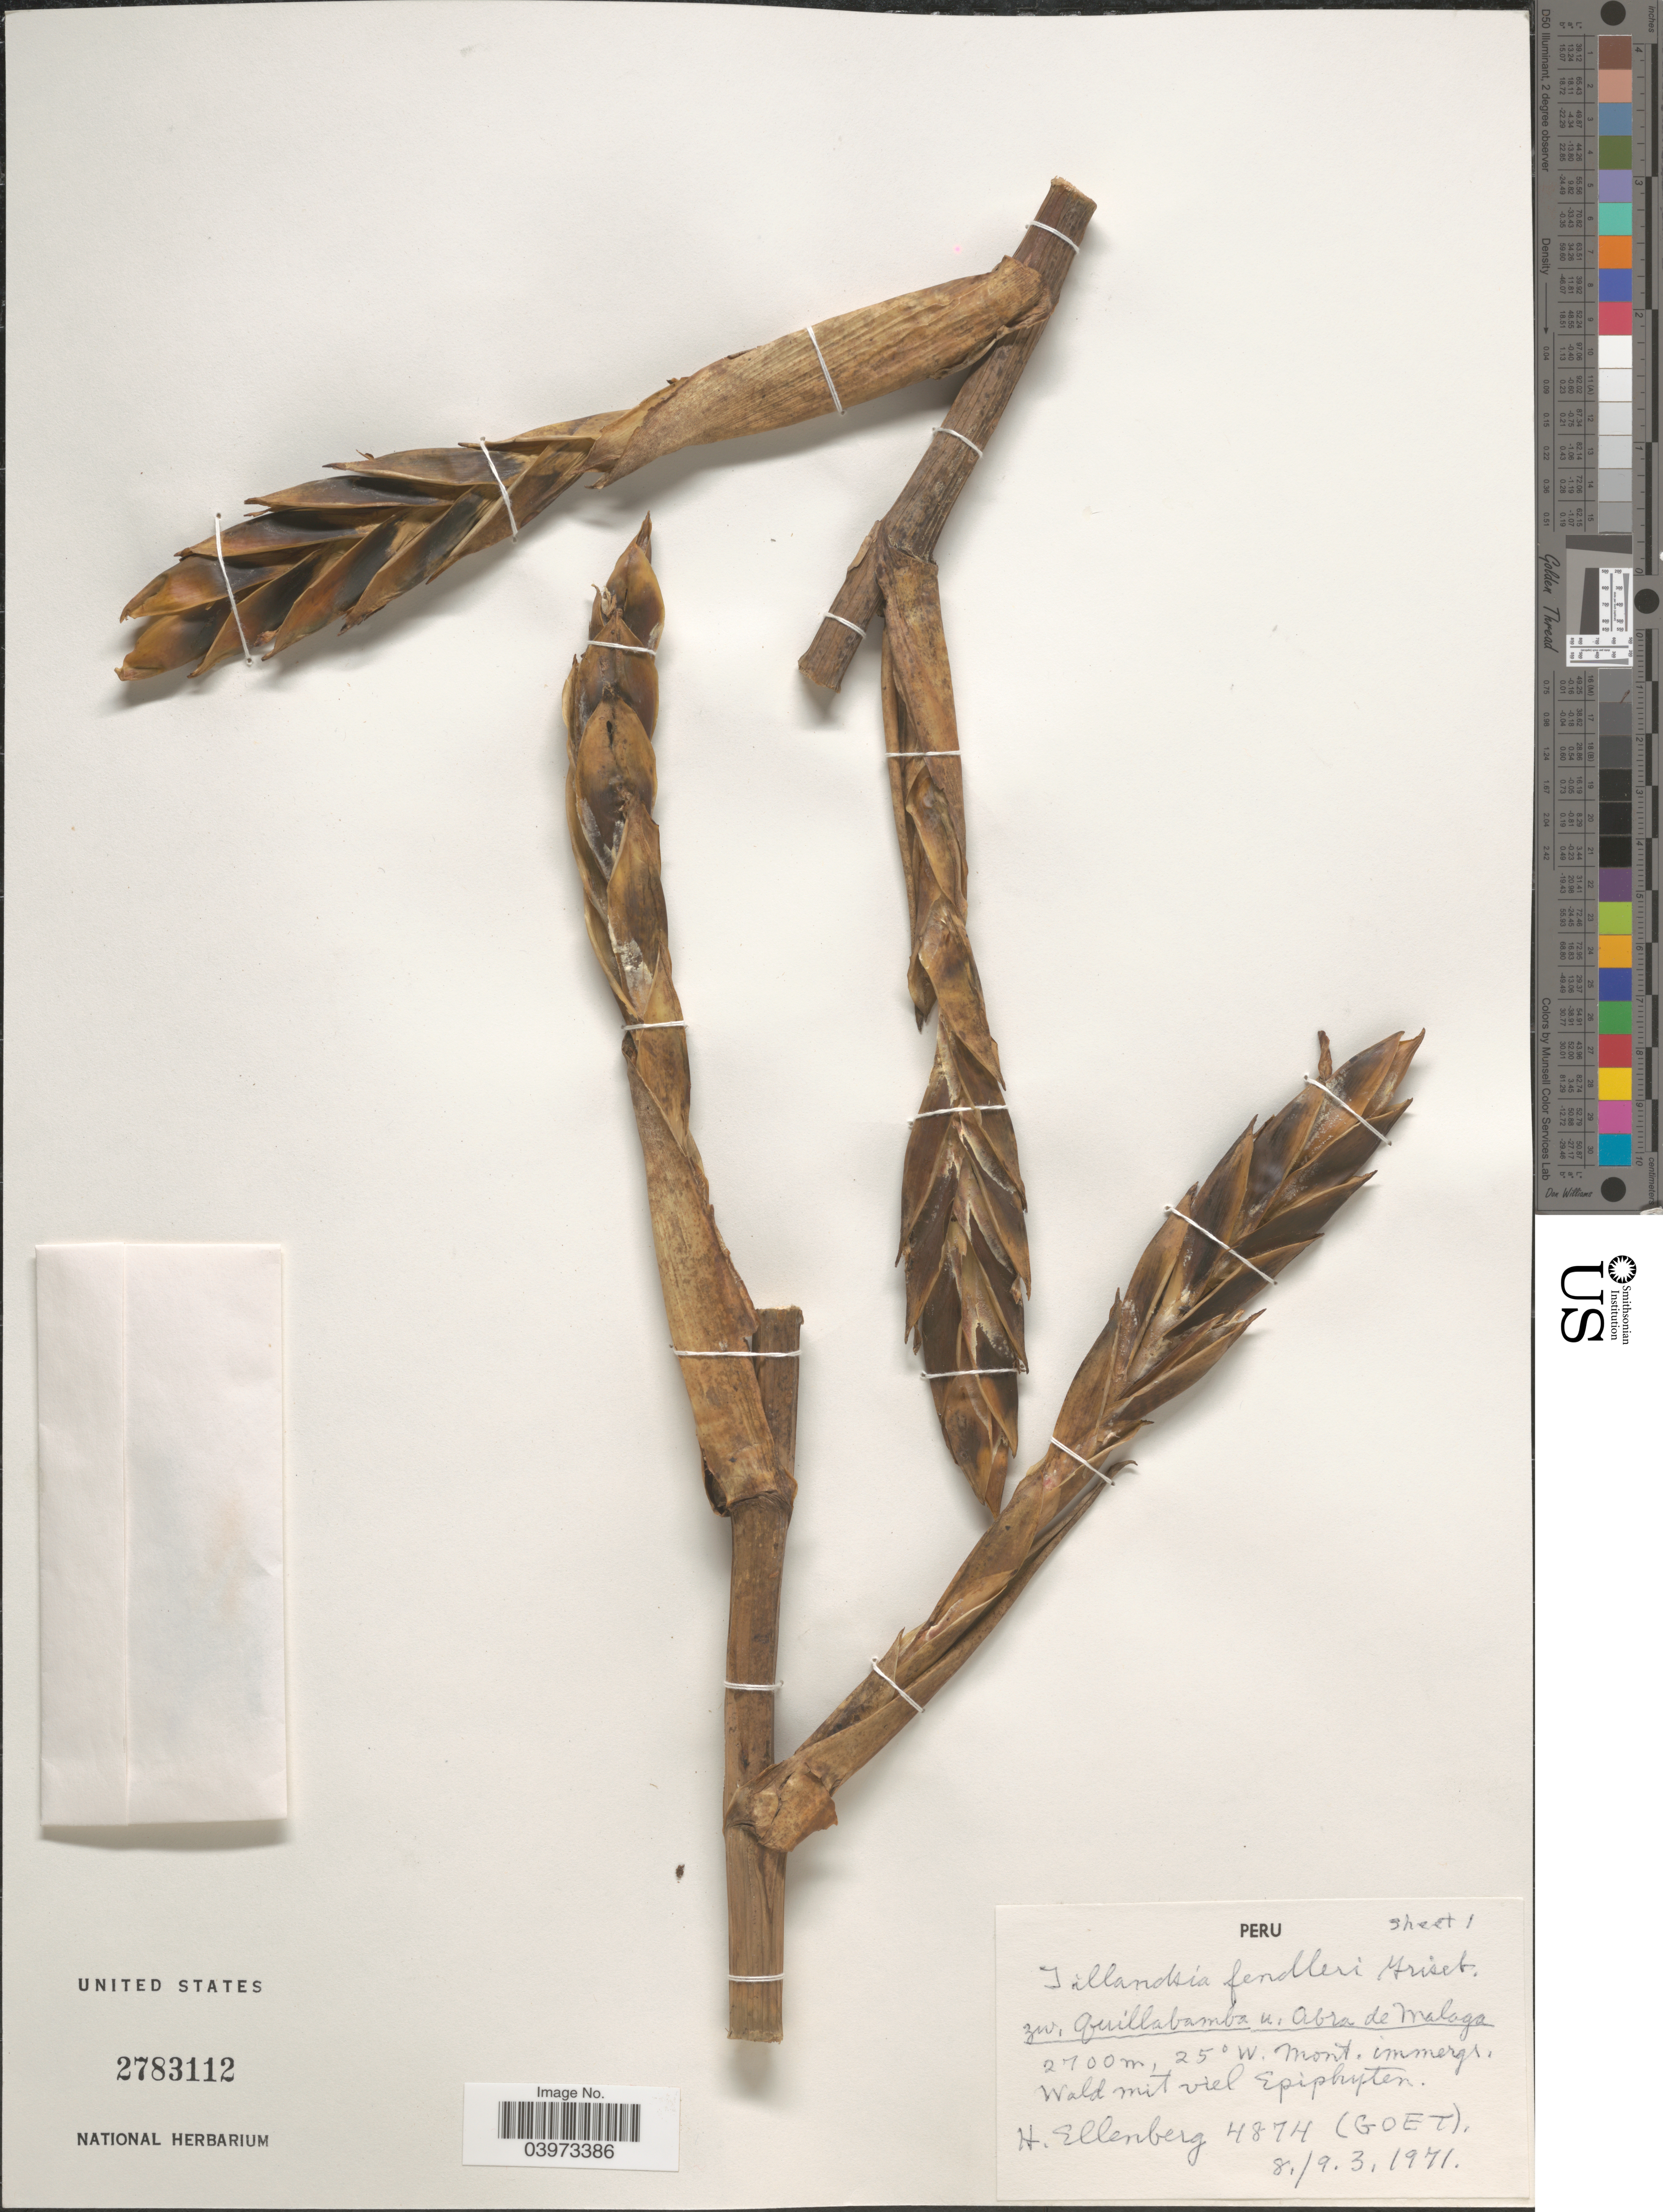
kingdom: Plantae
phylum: Tracheophyta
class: Liliopsida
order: Poales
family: Bromeliaceae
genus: Tillandsia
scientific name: Tillandsia fendleri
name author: Griseb.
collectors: H. Ellenberg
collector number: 4874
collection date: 1971-03-08/1971-03-09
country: Peru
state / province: Cusco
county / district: La Convención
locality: Quillabamba u. Abra de Malaga.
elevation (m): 2700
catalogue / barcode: US 2783112